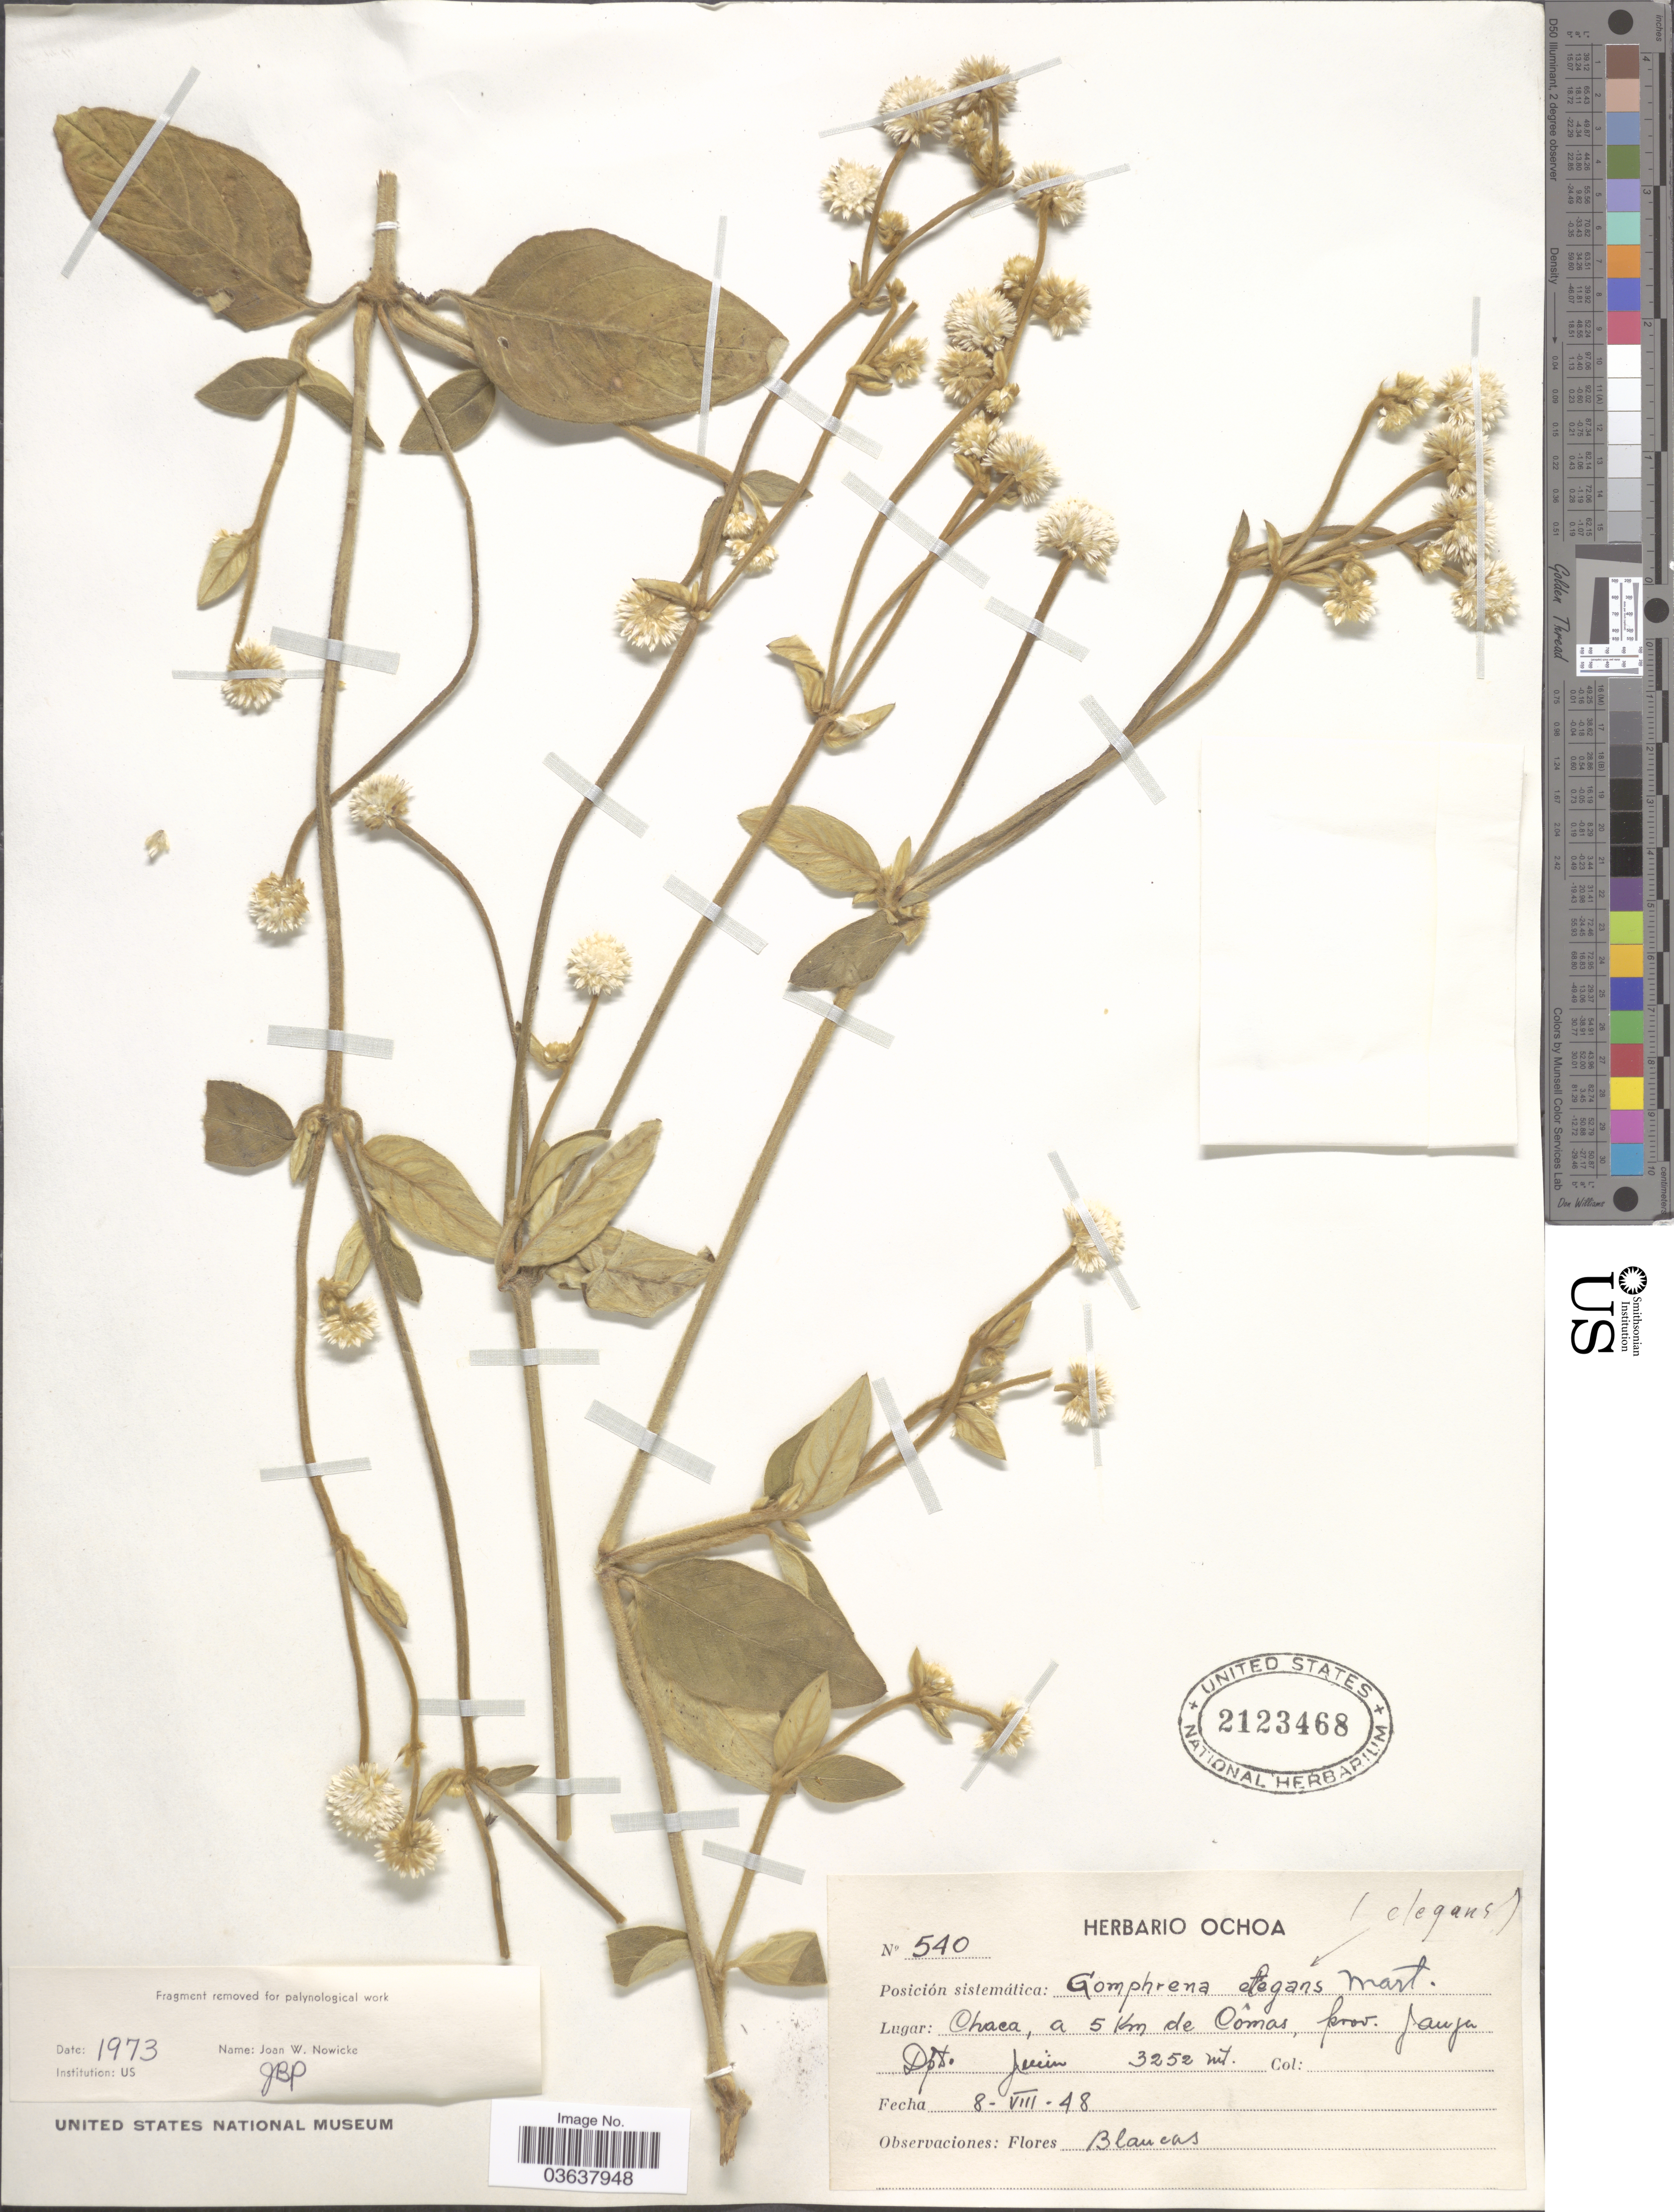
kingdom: Plantae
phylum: Tracheophyta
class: Magnoliopsida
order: Caryophyllales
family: Amaranthaceae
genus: Gomphrena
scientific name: Gomphrena elegans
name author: Mart.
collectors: ex herb. Ochoa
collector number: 540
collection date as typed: Transcribed d/m/y: 8/8/48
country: Peru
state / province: Junín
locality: Chaca, a 5 Km de Comas, prov. Jauja. Dpto Junin.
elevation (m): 3252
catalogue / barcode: US 2123468